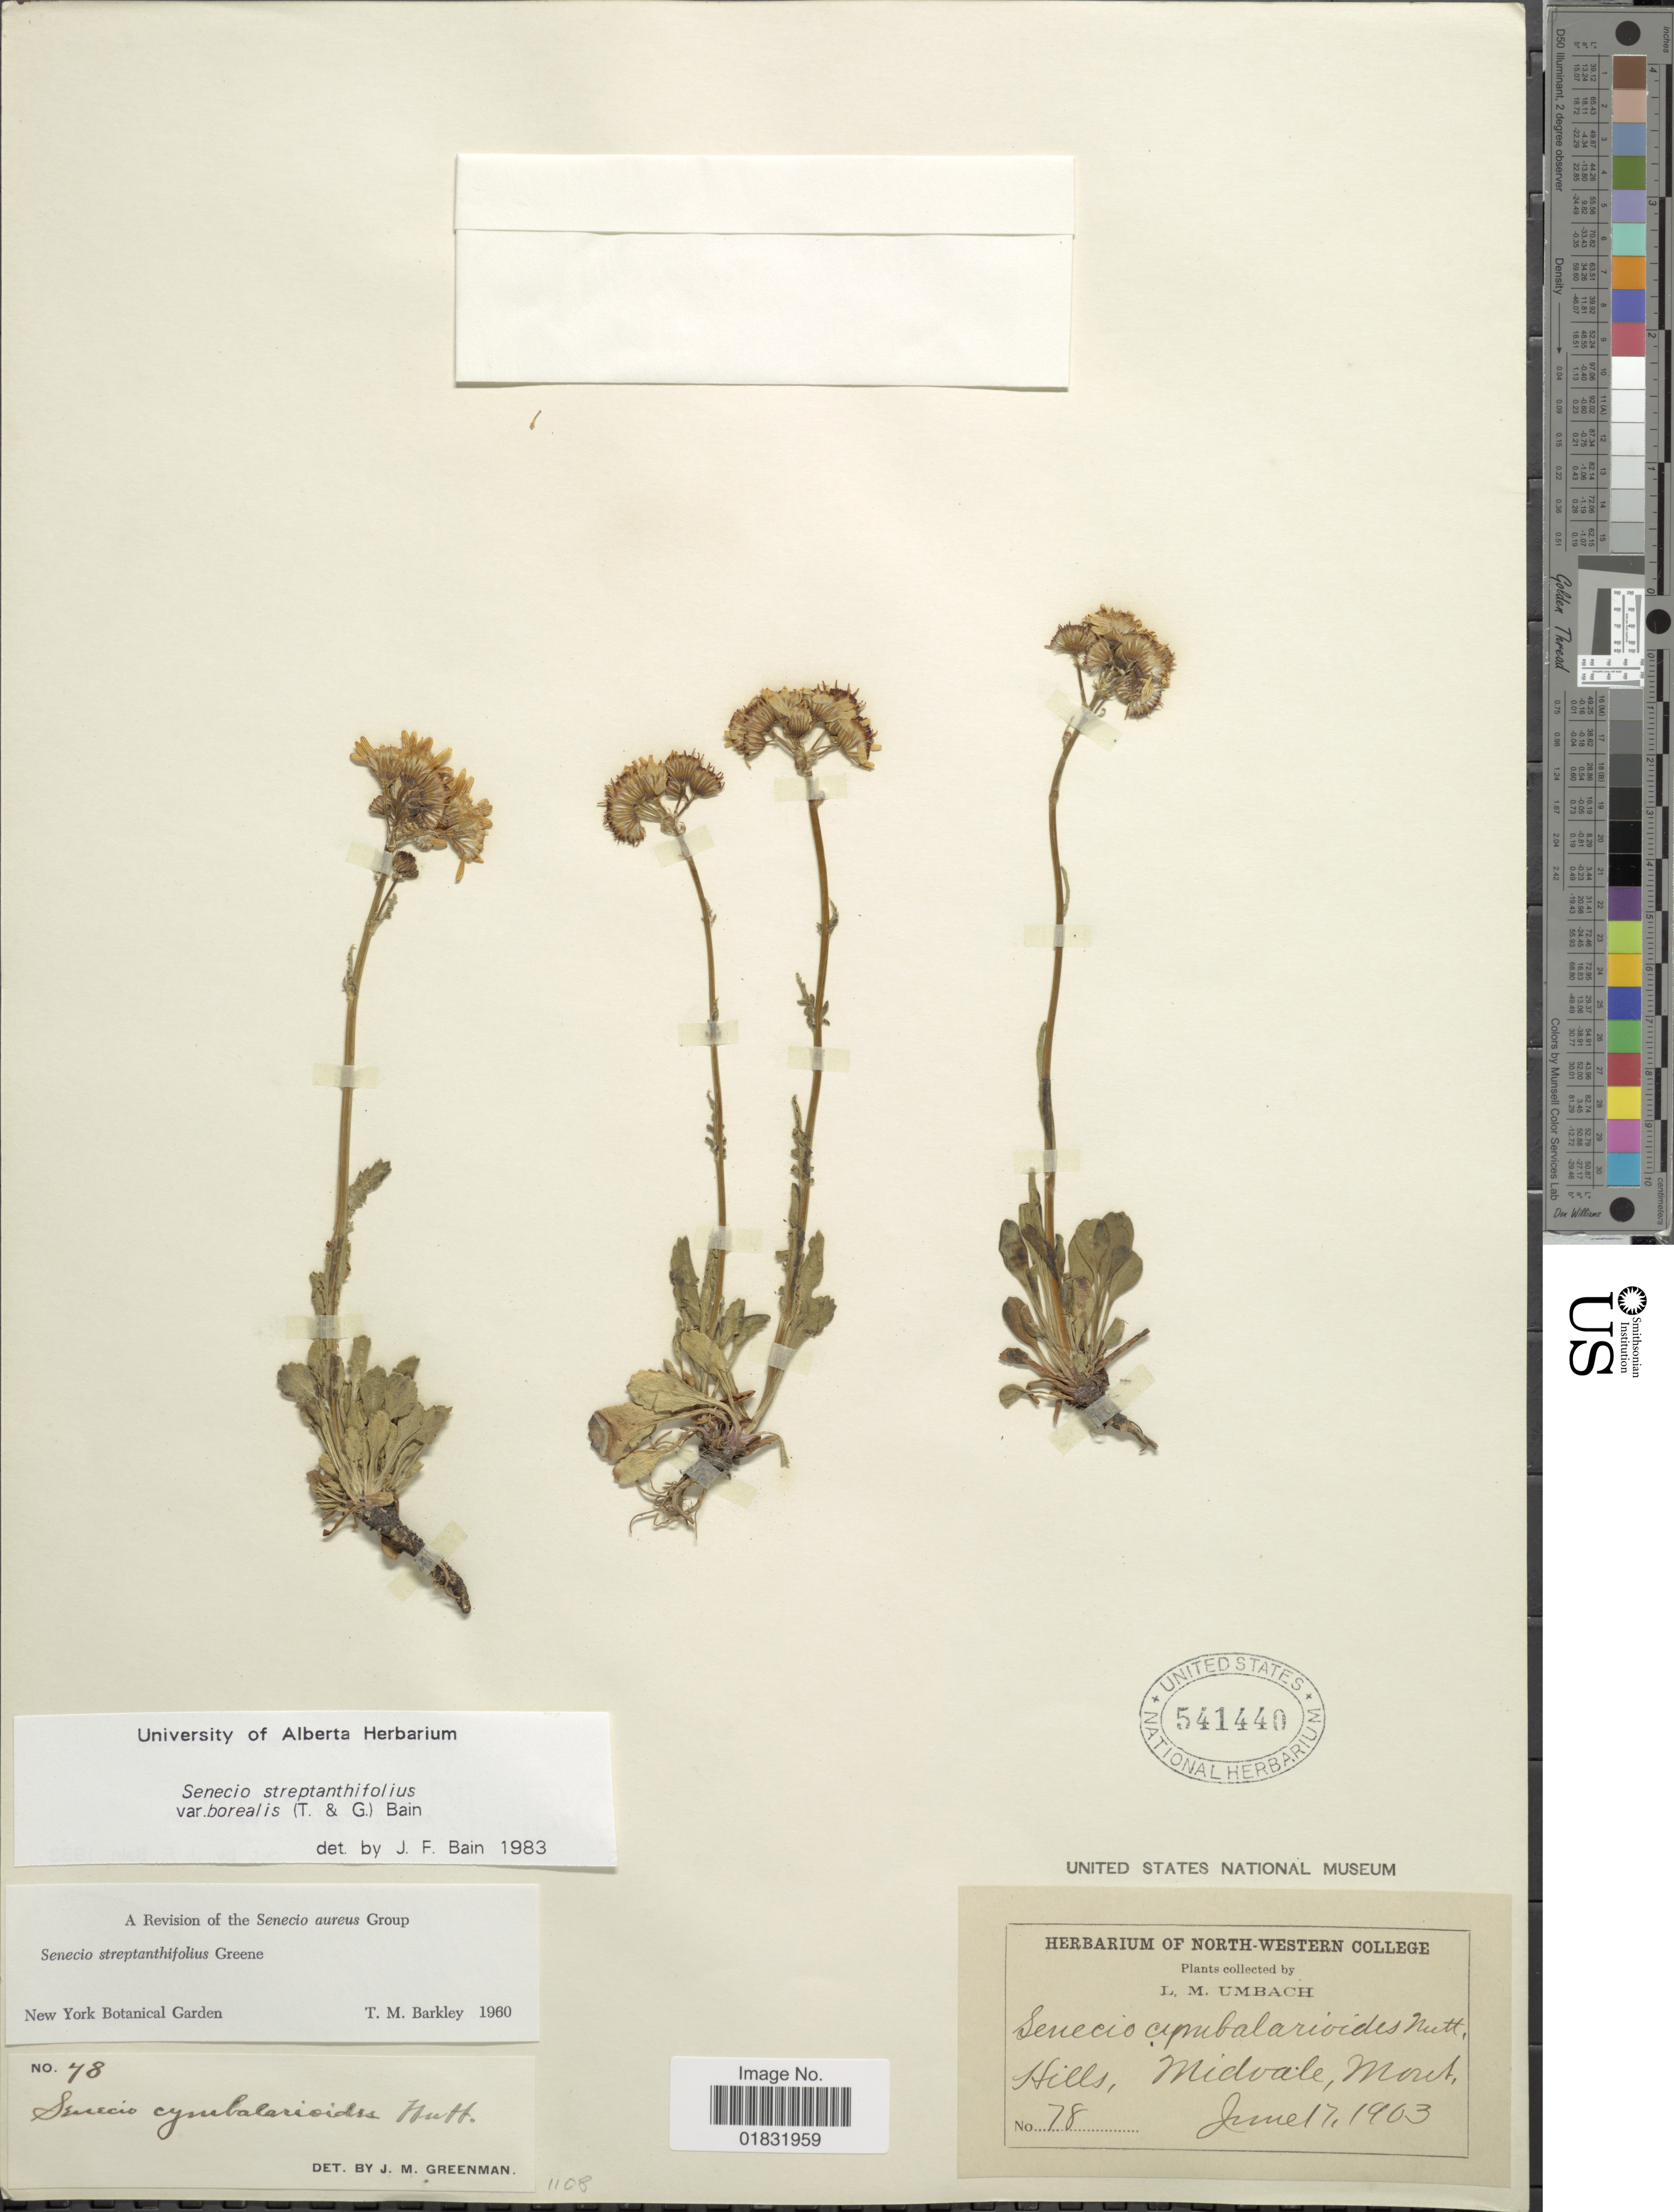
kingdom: Plantae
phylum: Tracheophyta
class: Magnoliopsida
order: Asterales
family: Asteraceae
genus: Packera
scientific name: Packera streptanthifolia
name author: (Greene) W.A. Weber & Á. Löve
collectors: L. M. Umbach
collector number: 78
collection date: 1903-06-17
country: United States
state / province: Montana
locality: Hills, Midvale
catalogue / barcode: US 541440